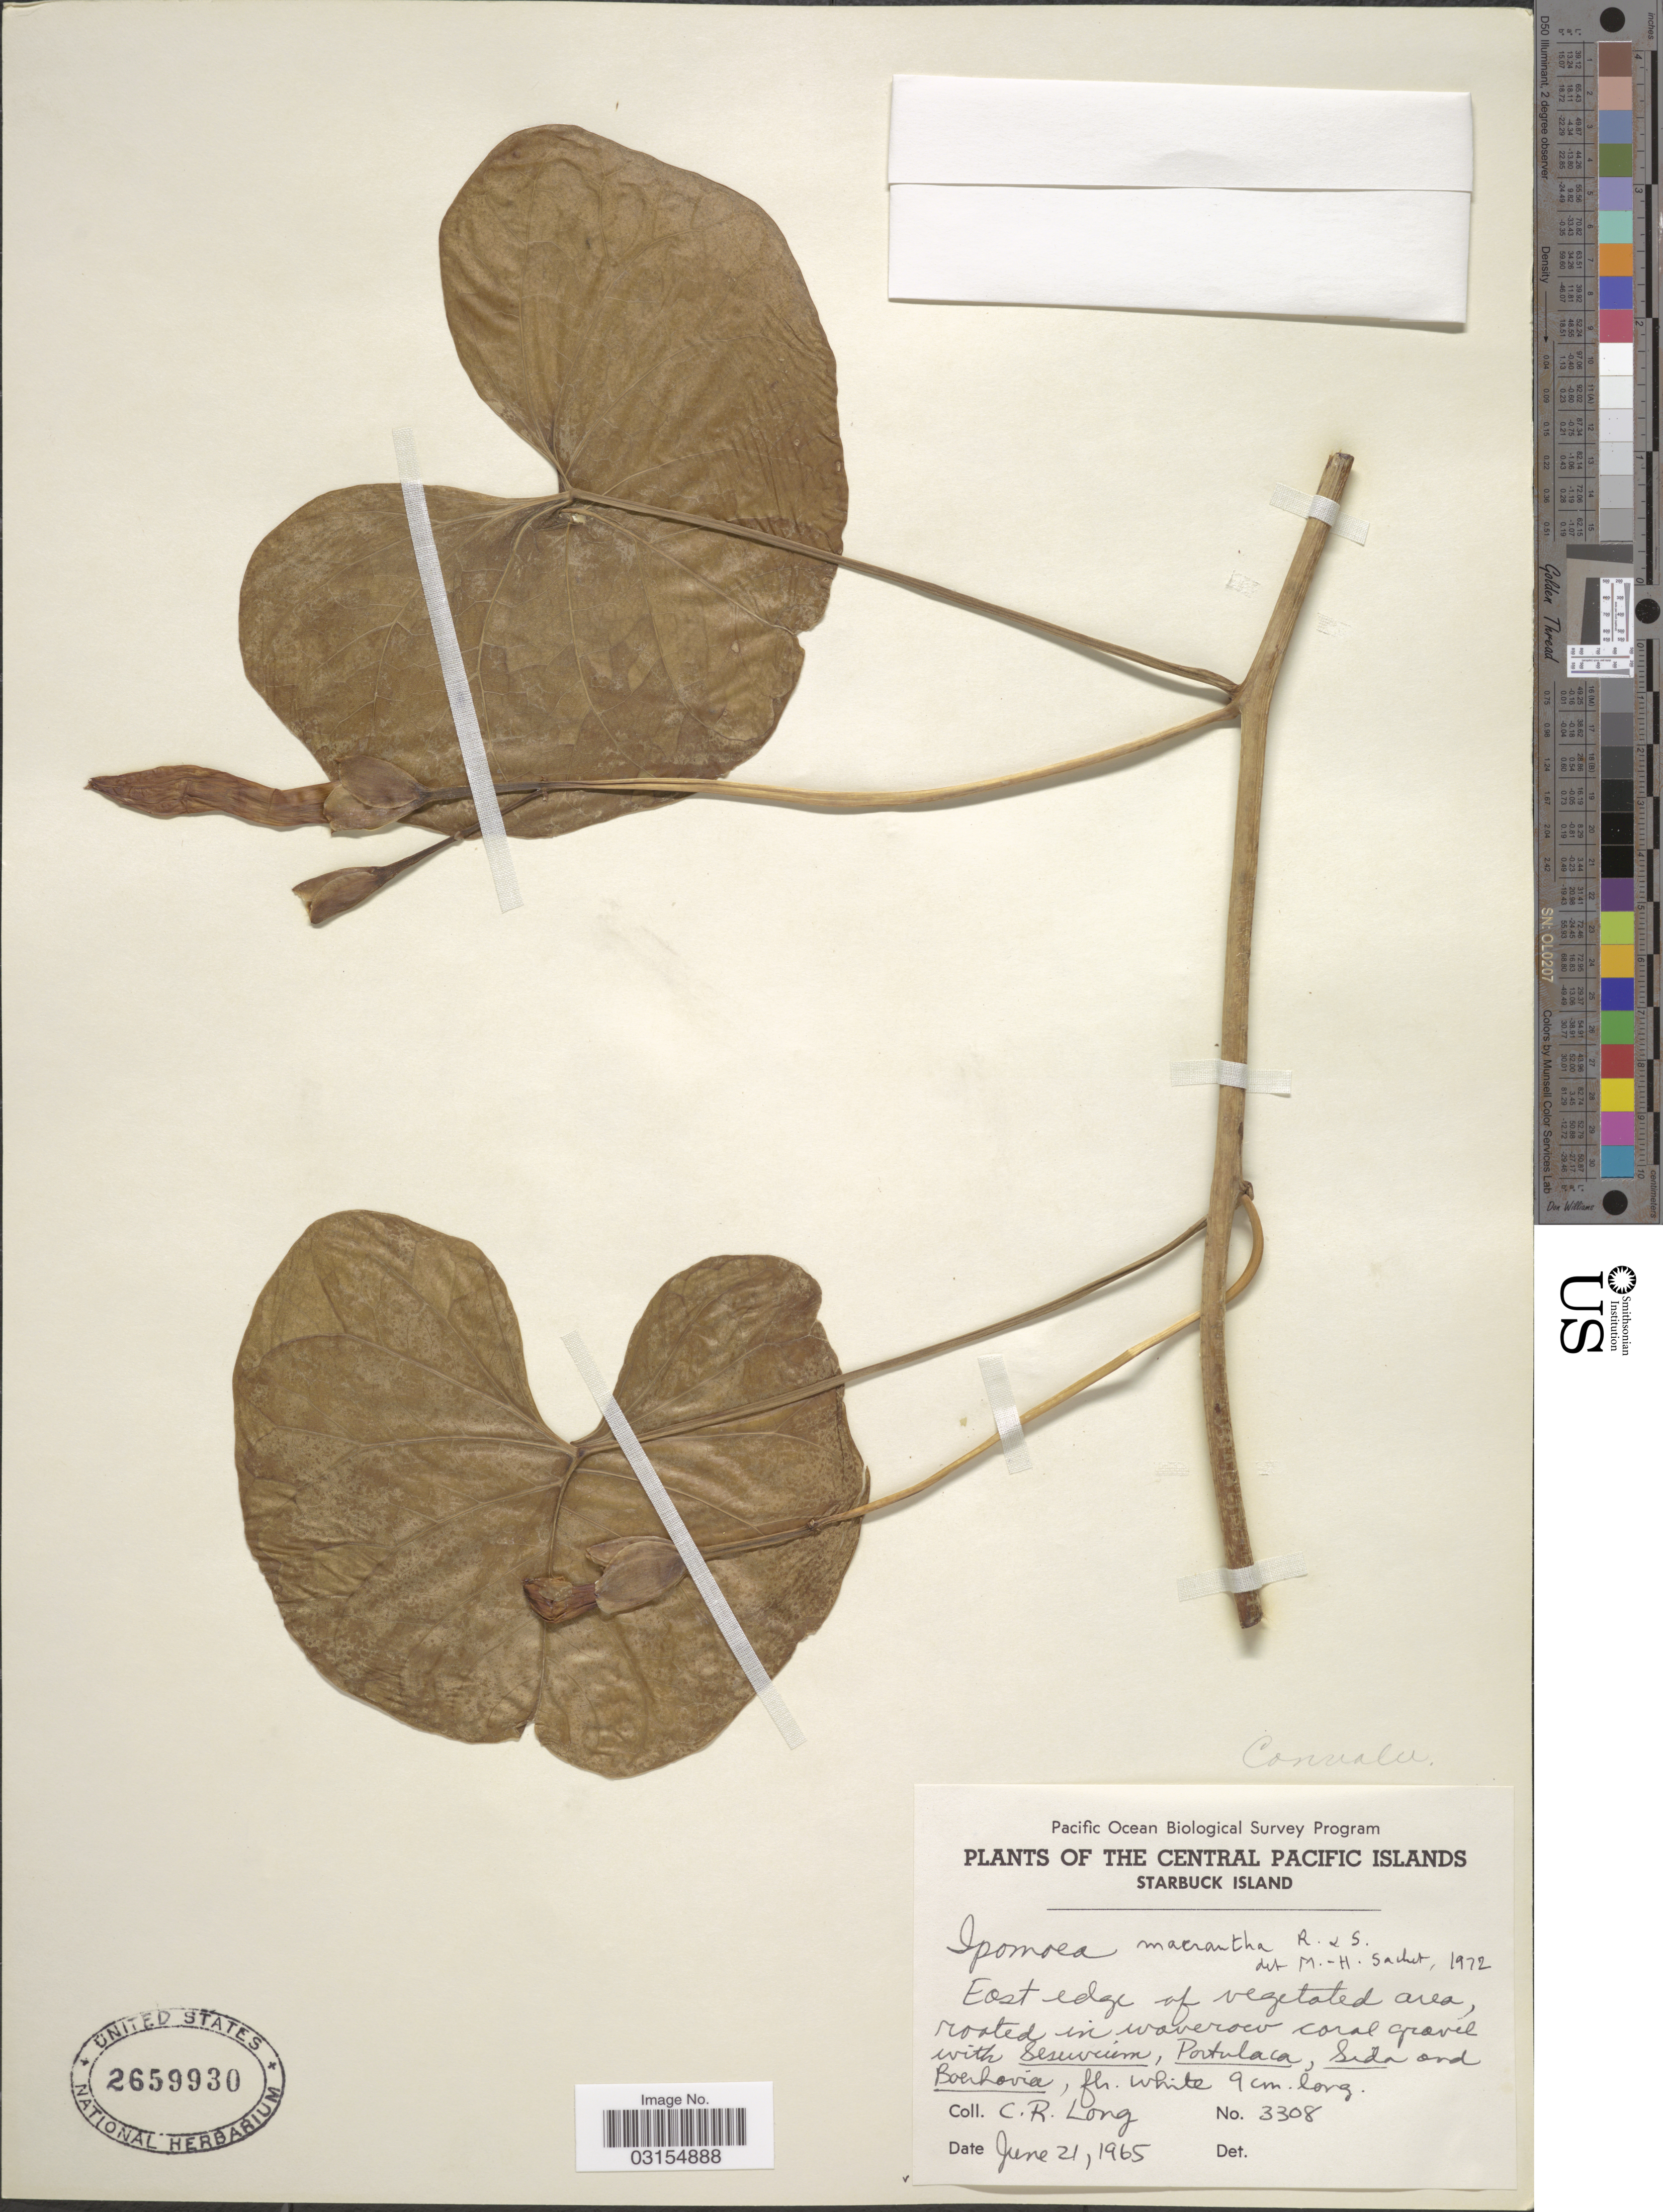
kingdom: Plantae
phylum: Tracheophyta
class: Magnoliopsida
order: Solanales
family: Convolvulaceae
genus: Ipomoea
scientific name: Ipomoea violacea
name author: L.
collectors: C. R. Long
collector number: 3308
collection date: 1965-06-21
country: Kiribati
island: Starbuck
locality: The Central Pacific Islands. Starbuck Island. East edge of vegetated area.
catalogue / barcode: US 2659930